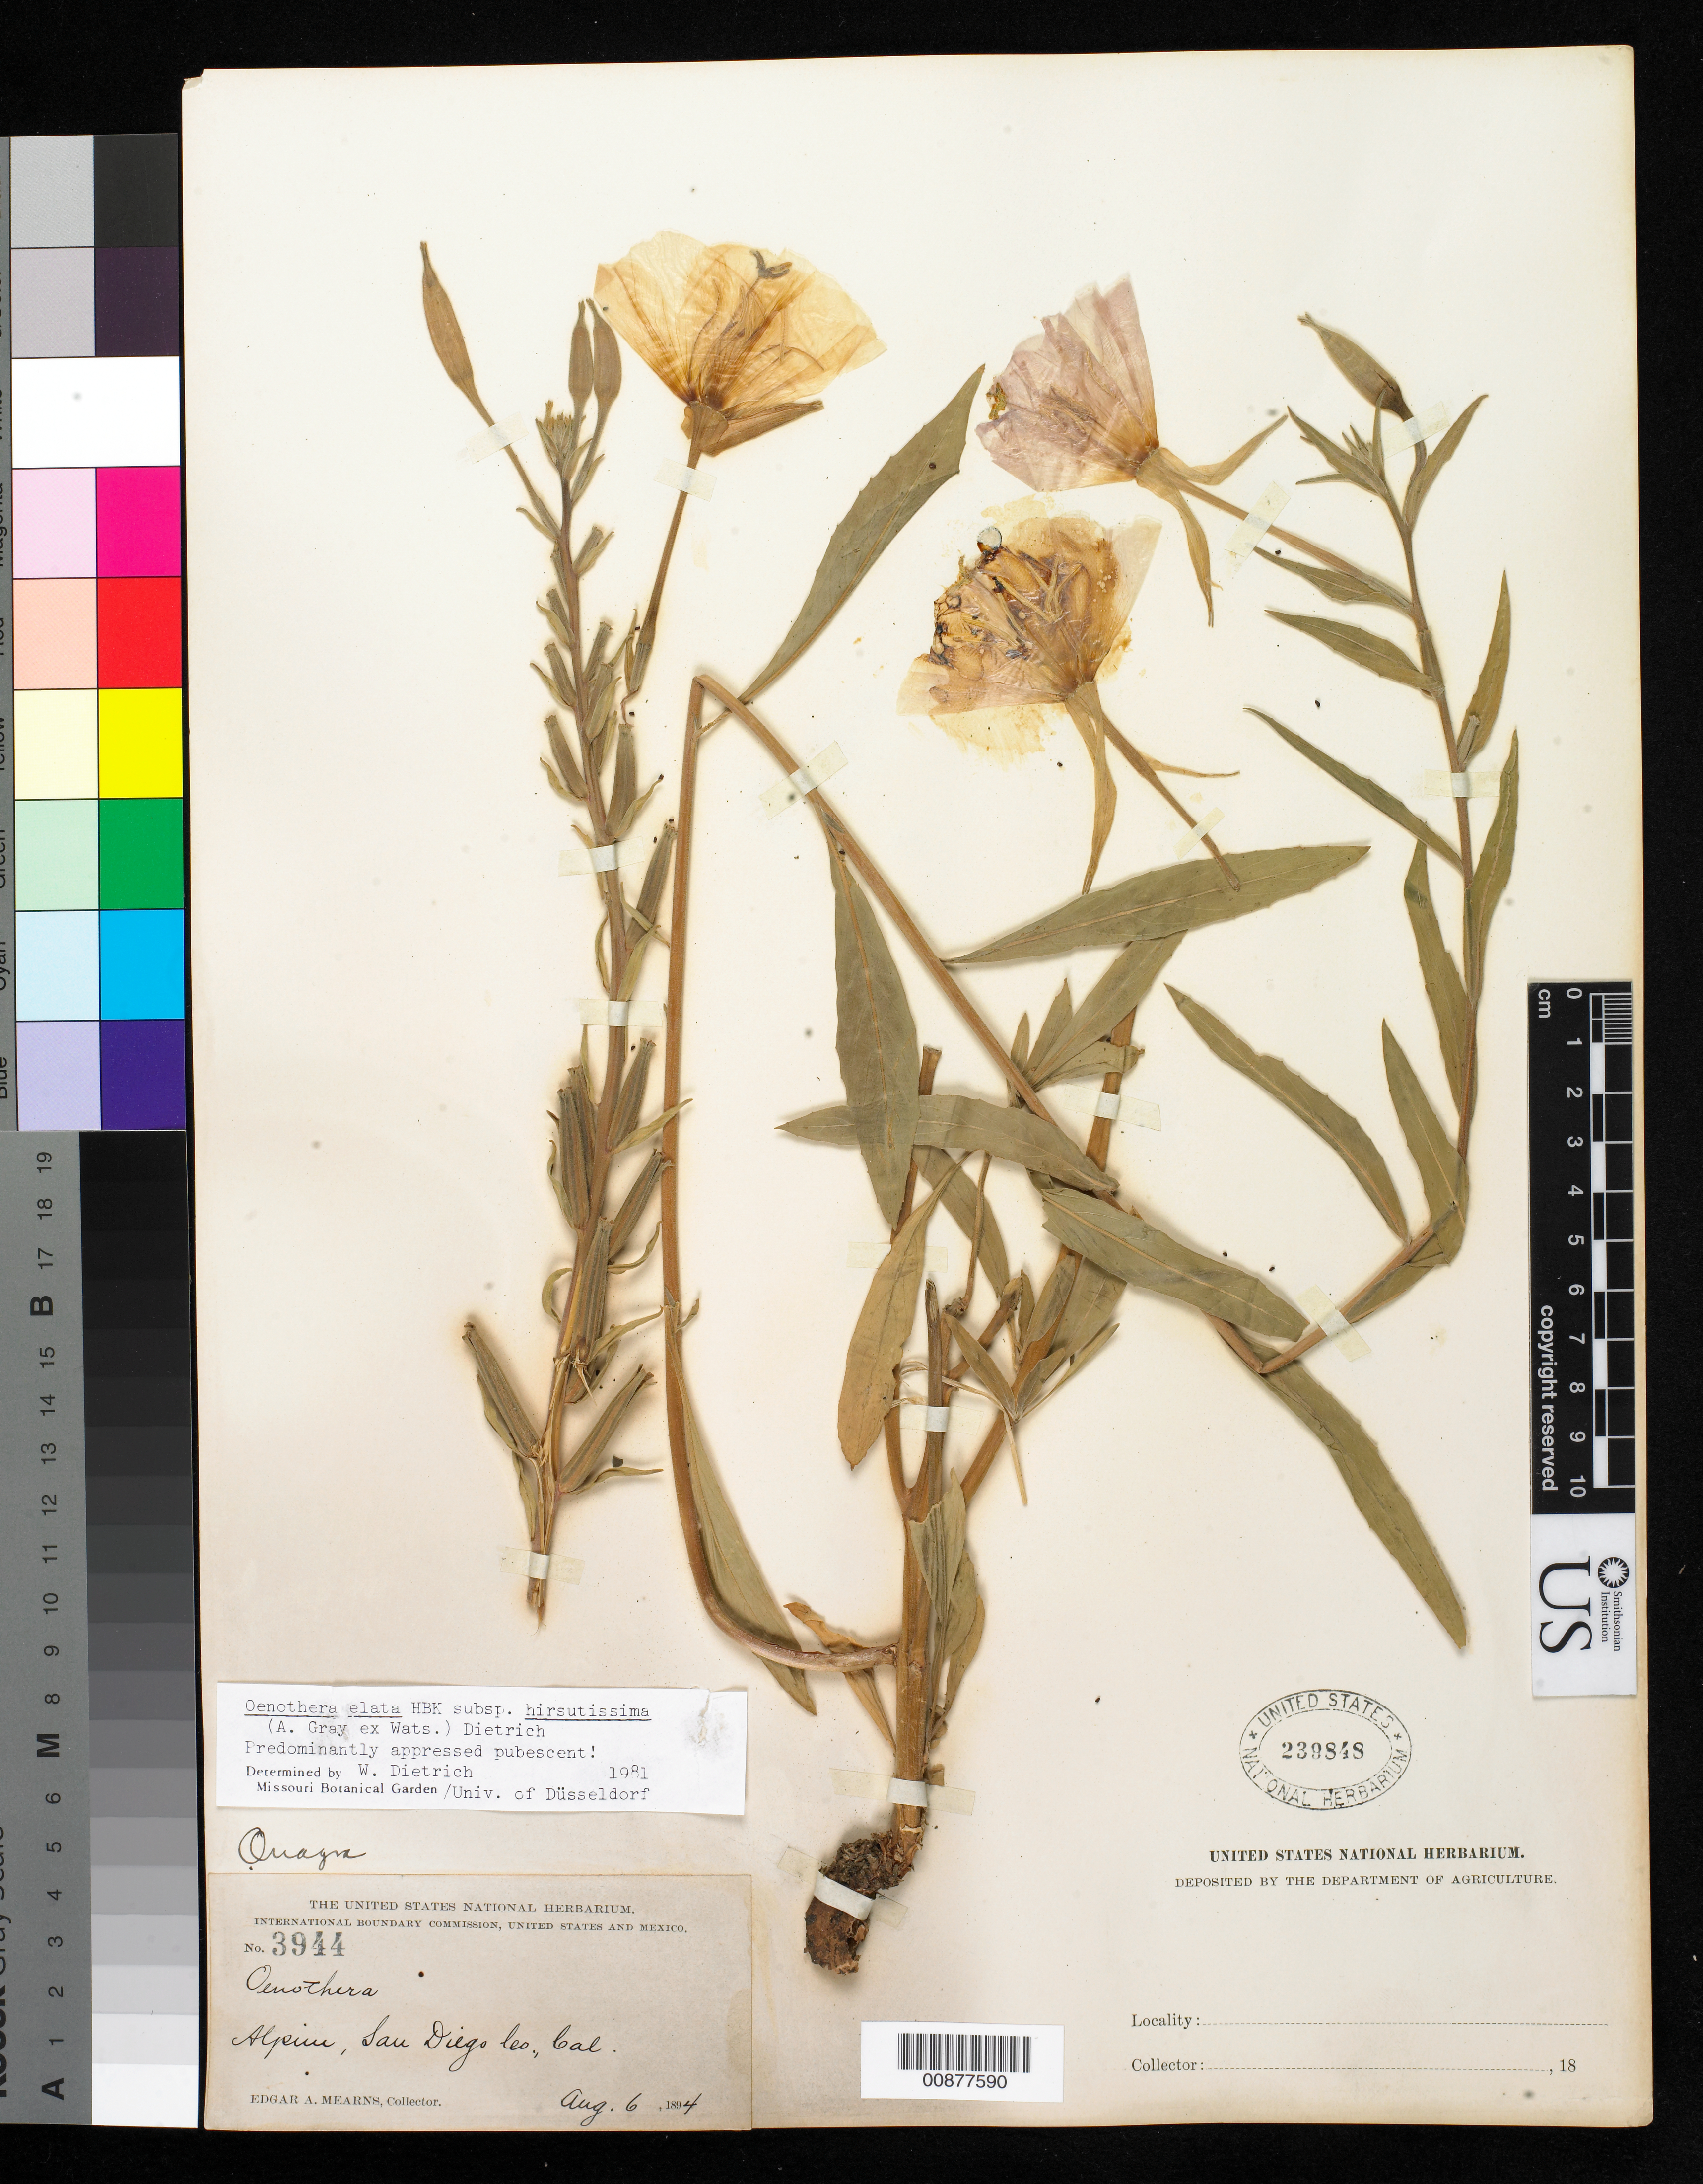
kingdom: Plantae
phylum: Tracheophyta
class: Magnoliopsida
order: Myrtales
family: Onagraceae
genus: Oenothera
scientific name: Oenothera elata subsp. hirsutissima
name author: (A. Gray ex S. Watson) W. Dietr.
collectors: E. A. Mearns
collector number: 3944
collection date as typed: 06 Aug 1894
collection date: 1894-08-06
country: United States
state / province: California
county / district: San Diego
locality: Alpine, San Diego County, California.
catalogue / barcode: US 239848